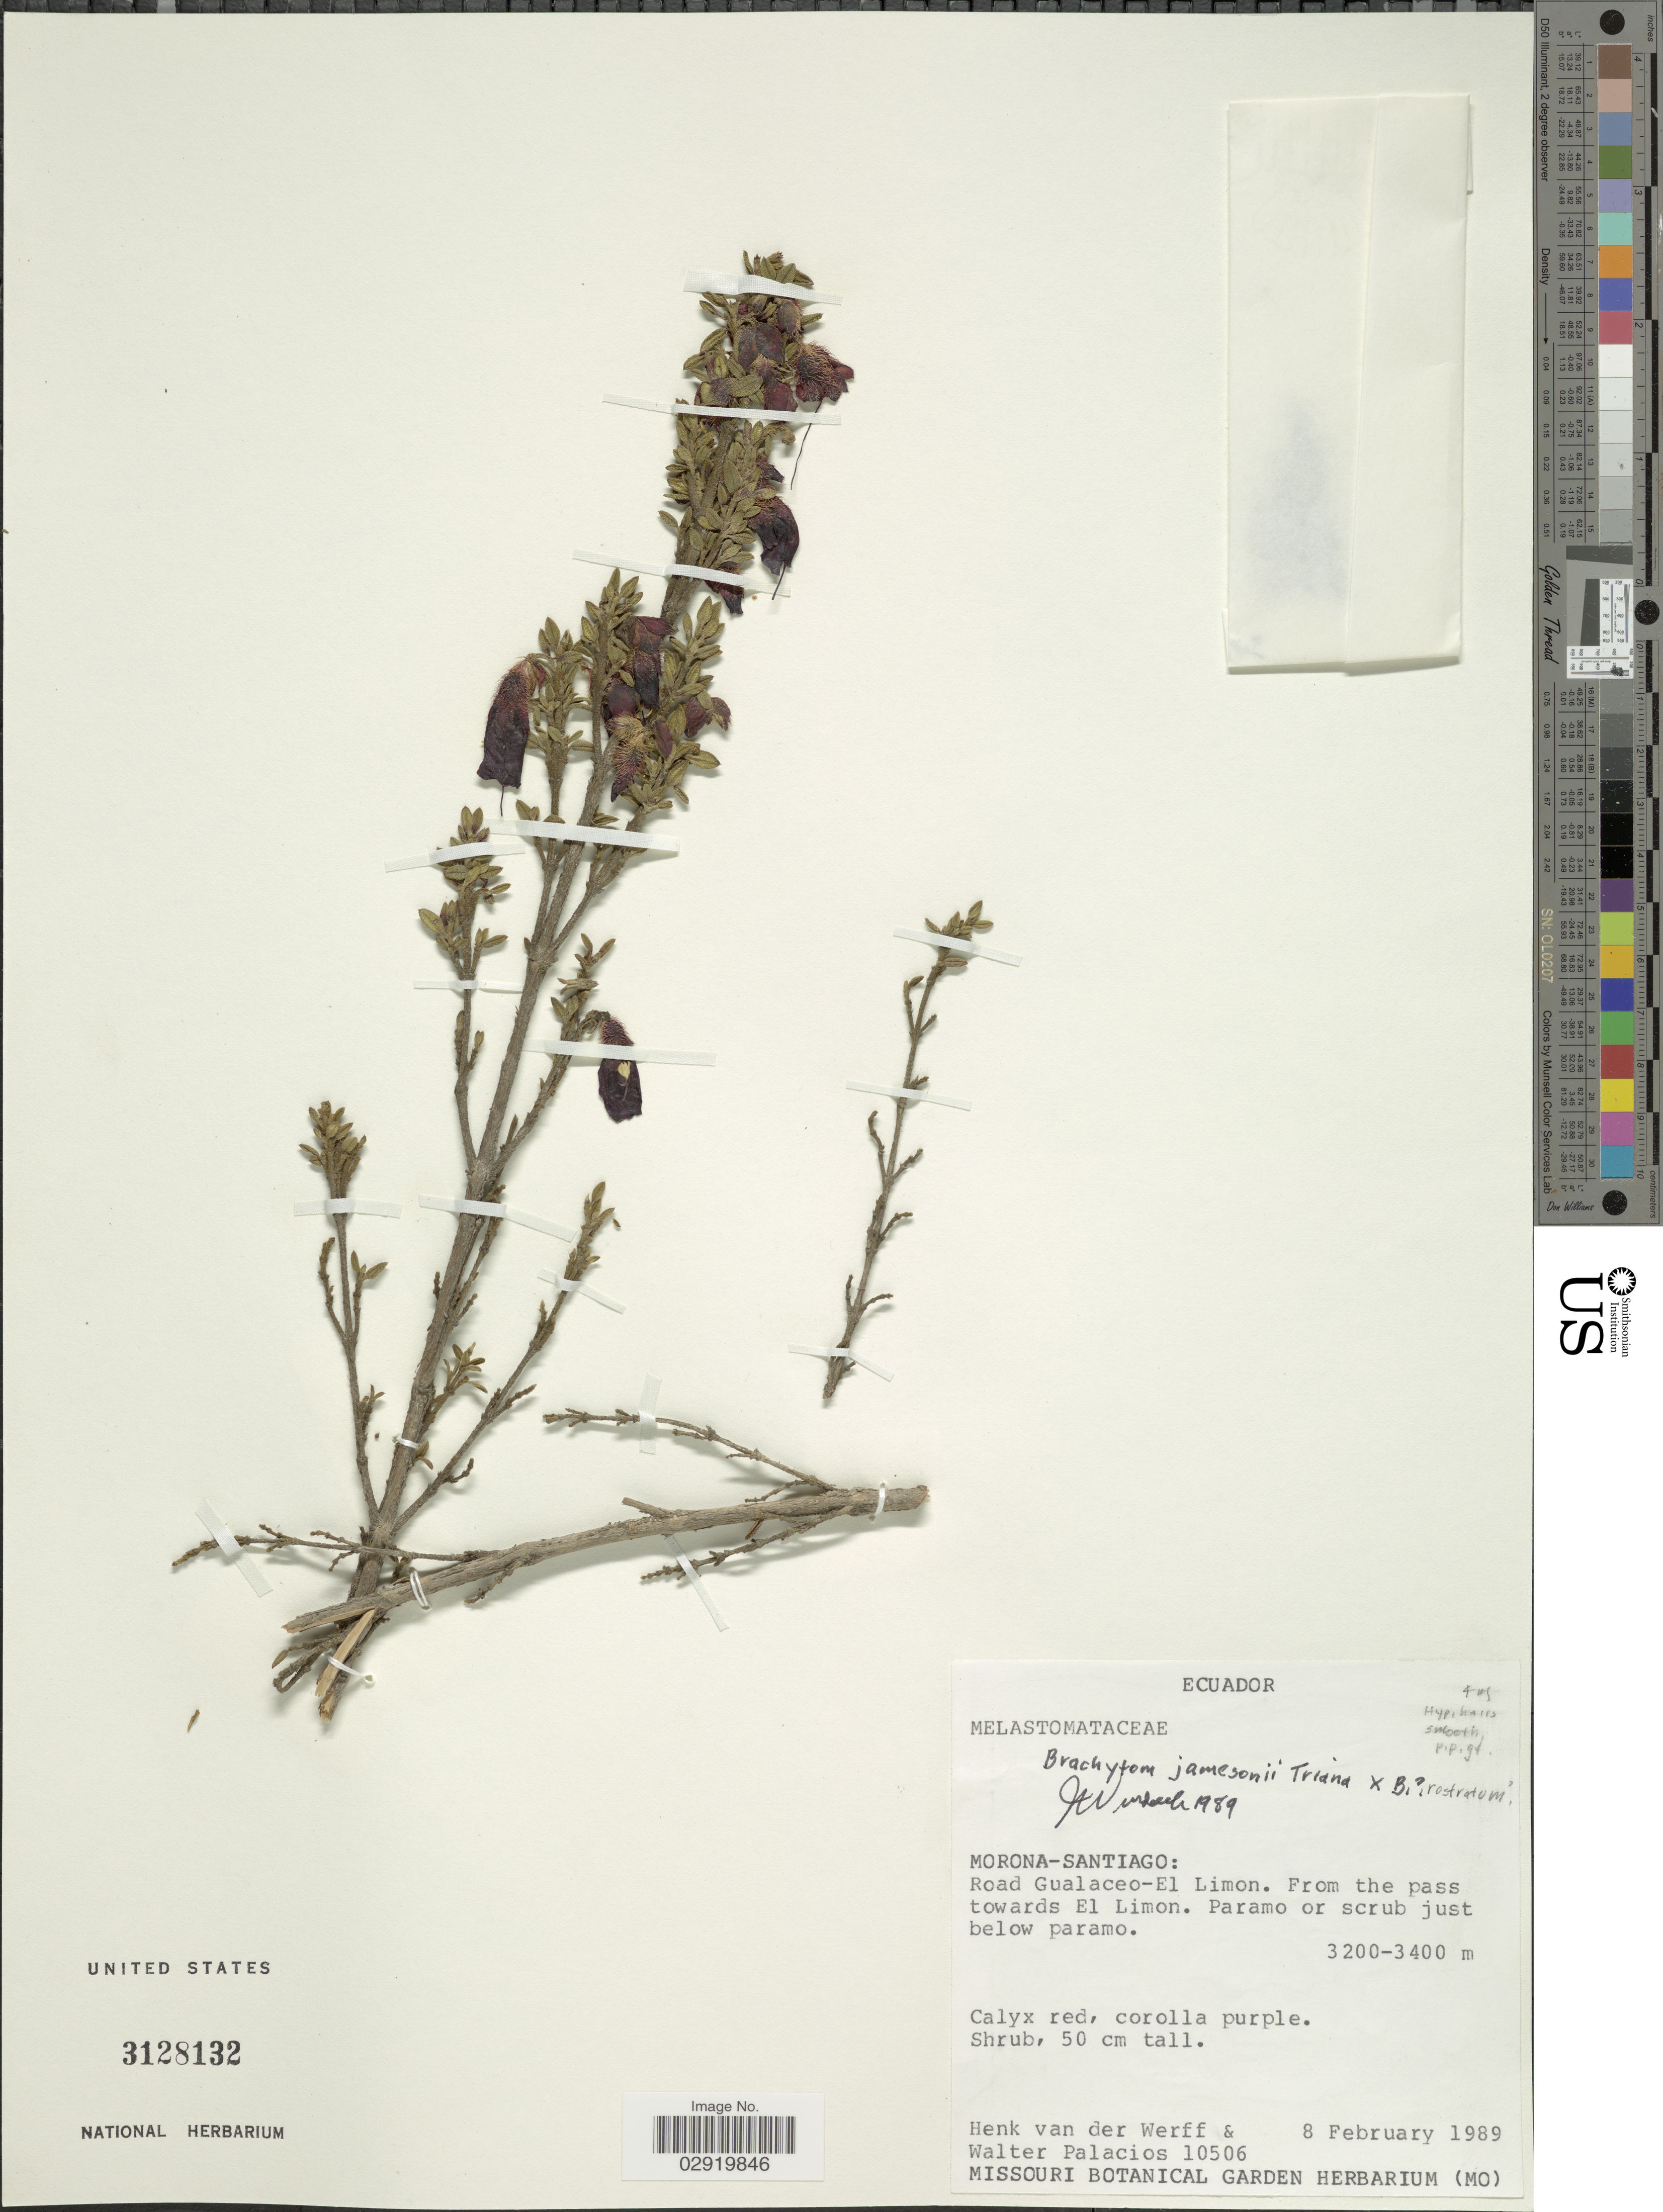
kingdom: Plantae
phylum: Tracheophyta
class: Magnoliopsida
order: Myrtales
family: Melastomataceae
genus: Brachyotum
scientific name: Brachyotum jamesonii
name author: Triana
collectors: H. van der Werff & W. Palacios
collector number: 10506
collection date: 1989-02-08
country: Ecuador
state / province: Morona-Santiago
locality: Road Gualaceo-El Limon. From the pass towards El Limon. Paramo or scrub just below paramo.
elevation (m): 3200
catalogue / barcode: US 3128132